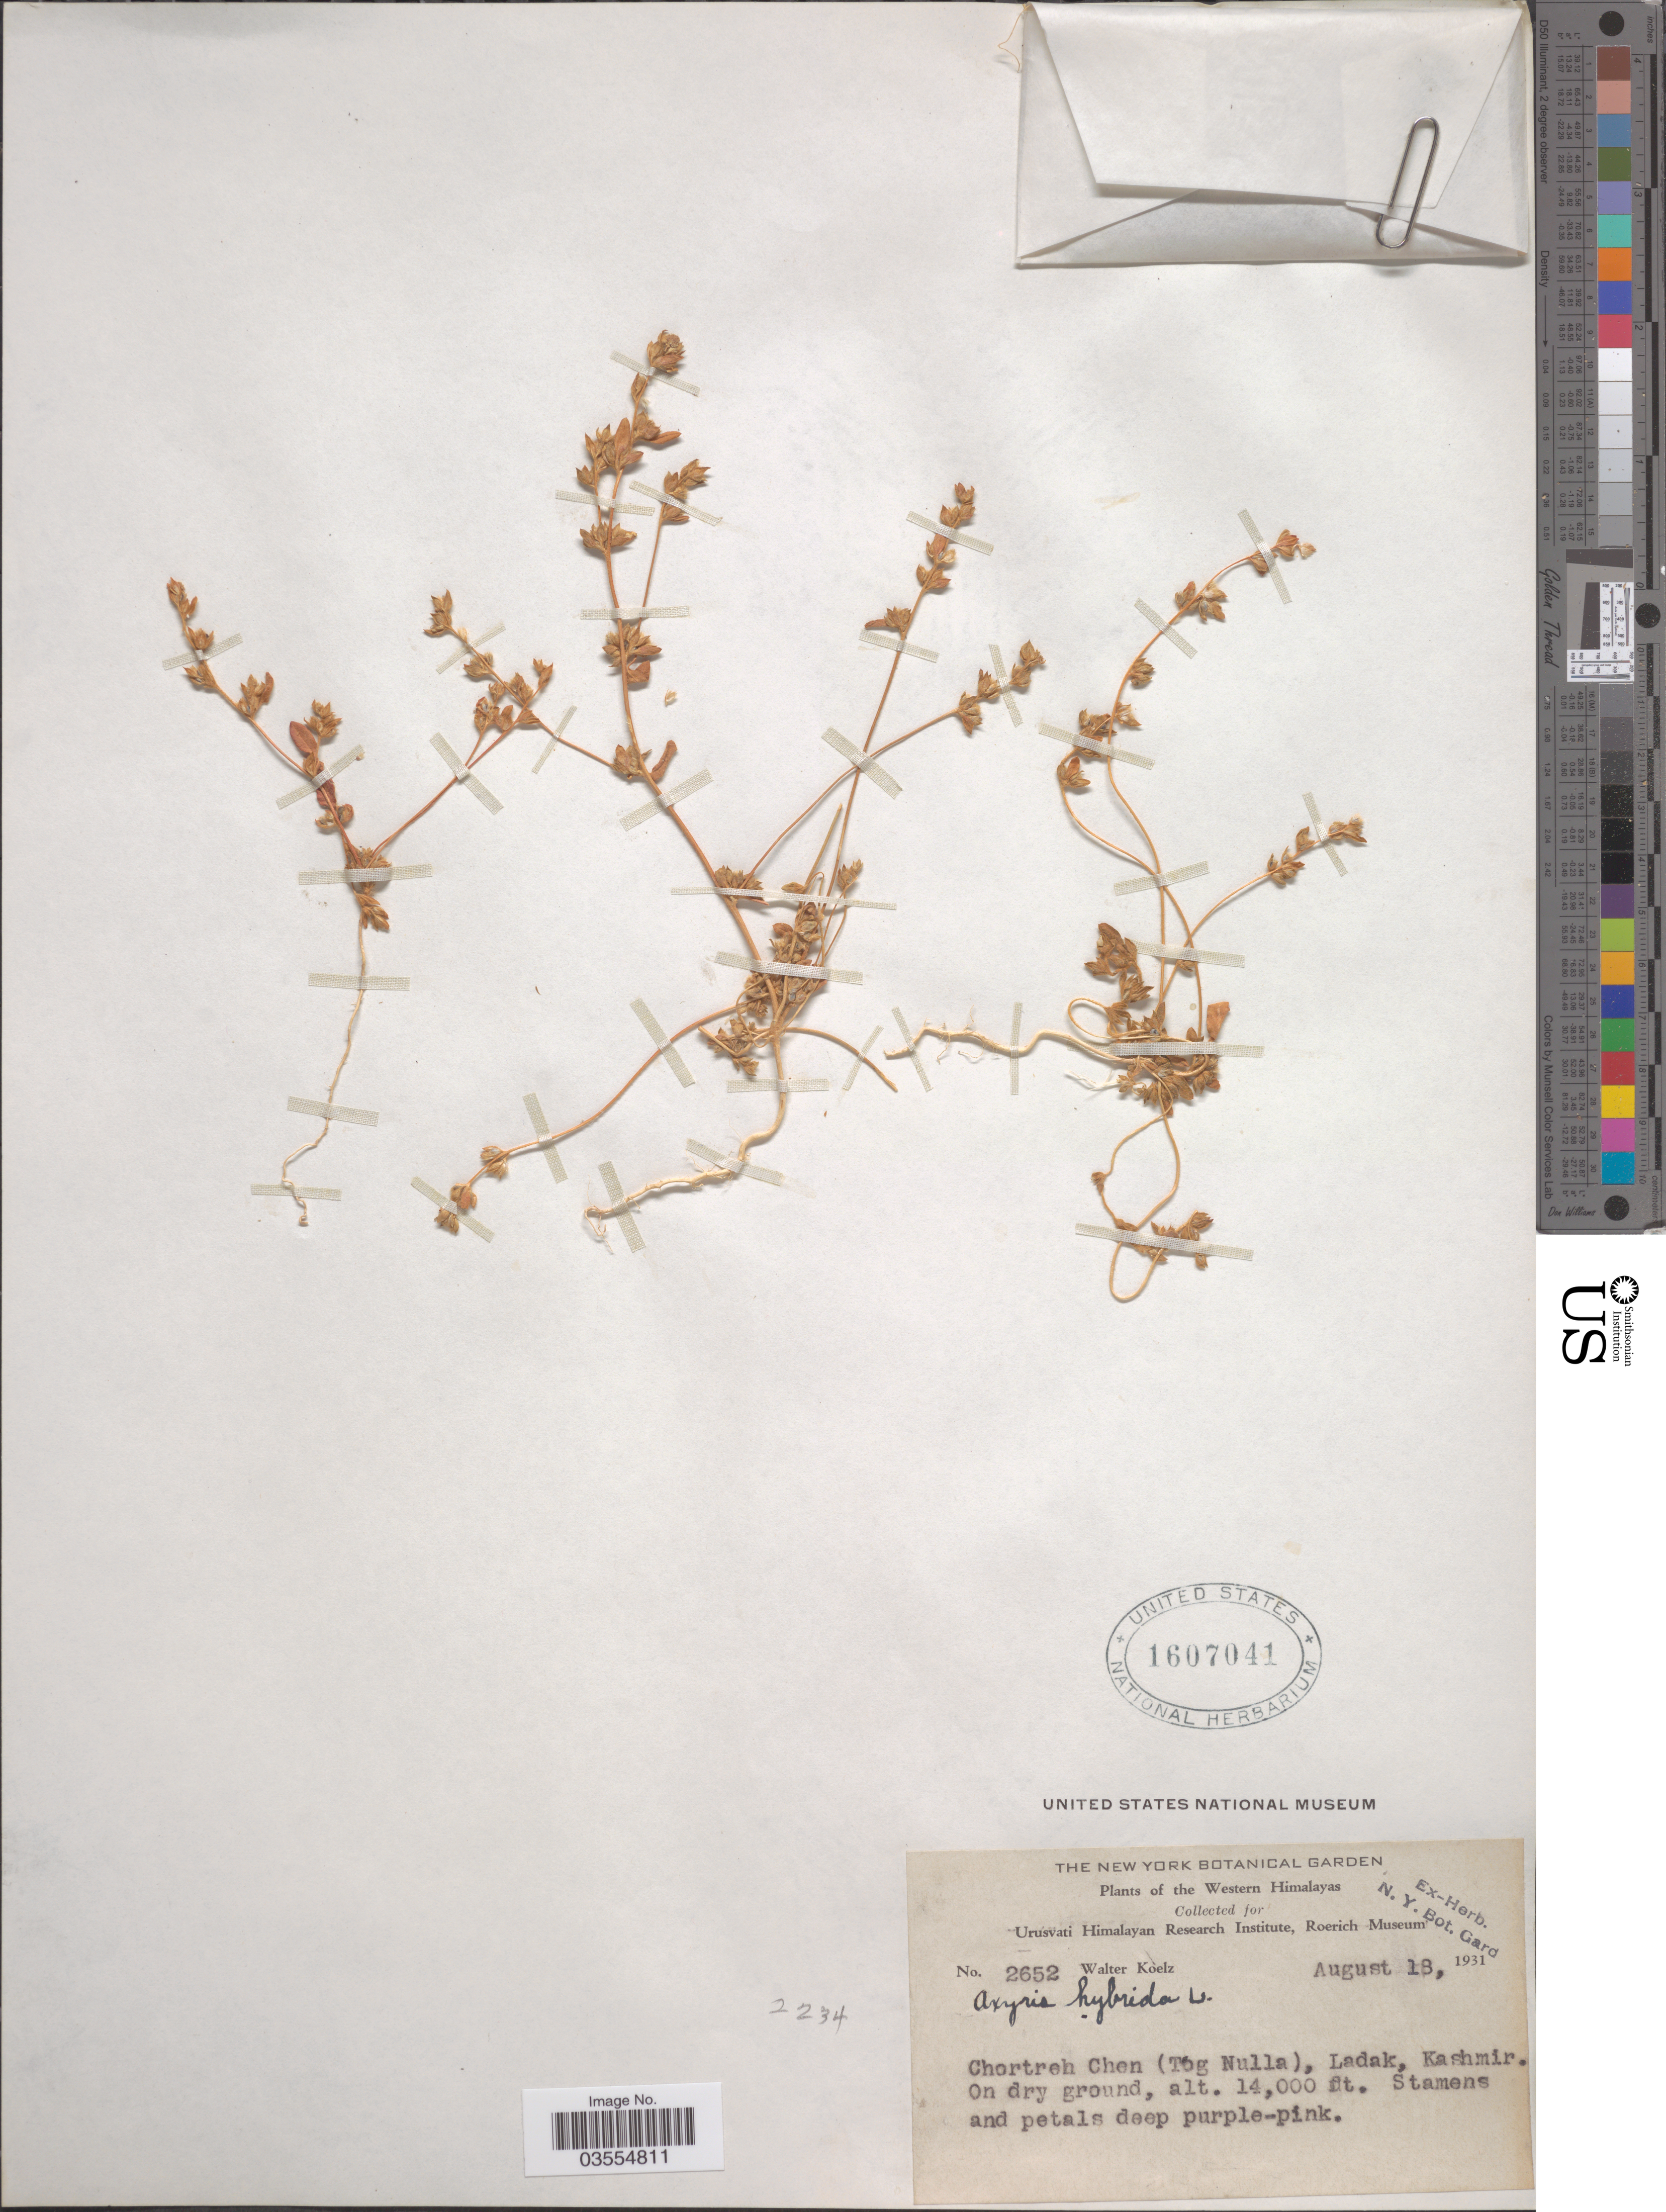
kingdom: Plantae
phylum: Tracheophyta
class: Magnoliopsida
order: Caryophyllales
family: Amaranthaceae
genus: Axyris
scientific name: Axyris hybrida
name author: L.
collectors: W. N. Koelz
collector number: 2652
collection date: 1931-08-18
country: India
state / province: Ladakh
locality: The Western Himalayas. Chortreh Chen (Tog Nulla), Ladak, Kashmir.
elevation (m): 4267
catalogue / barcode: US 1607041